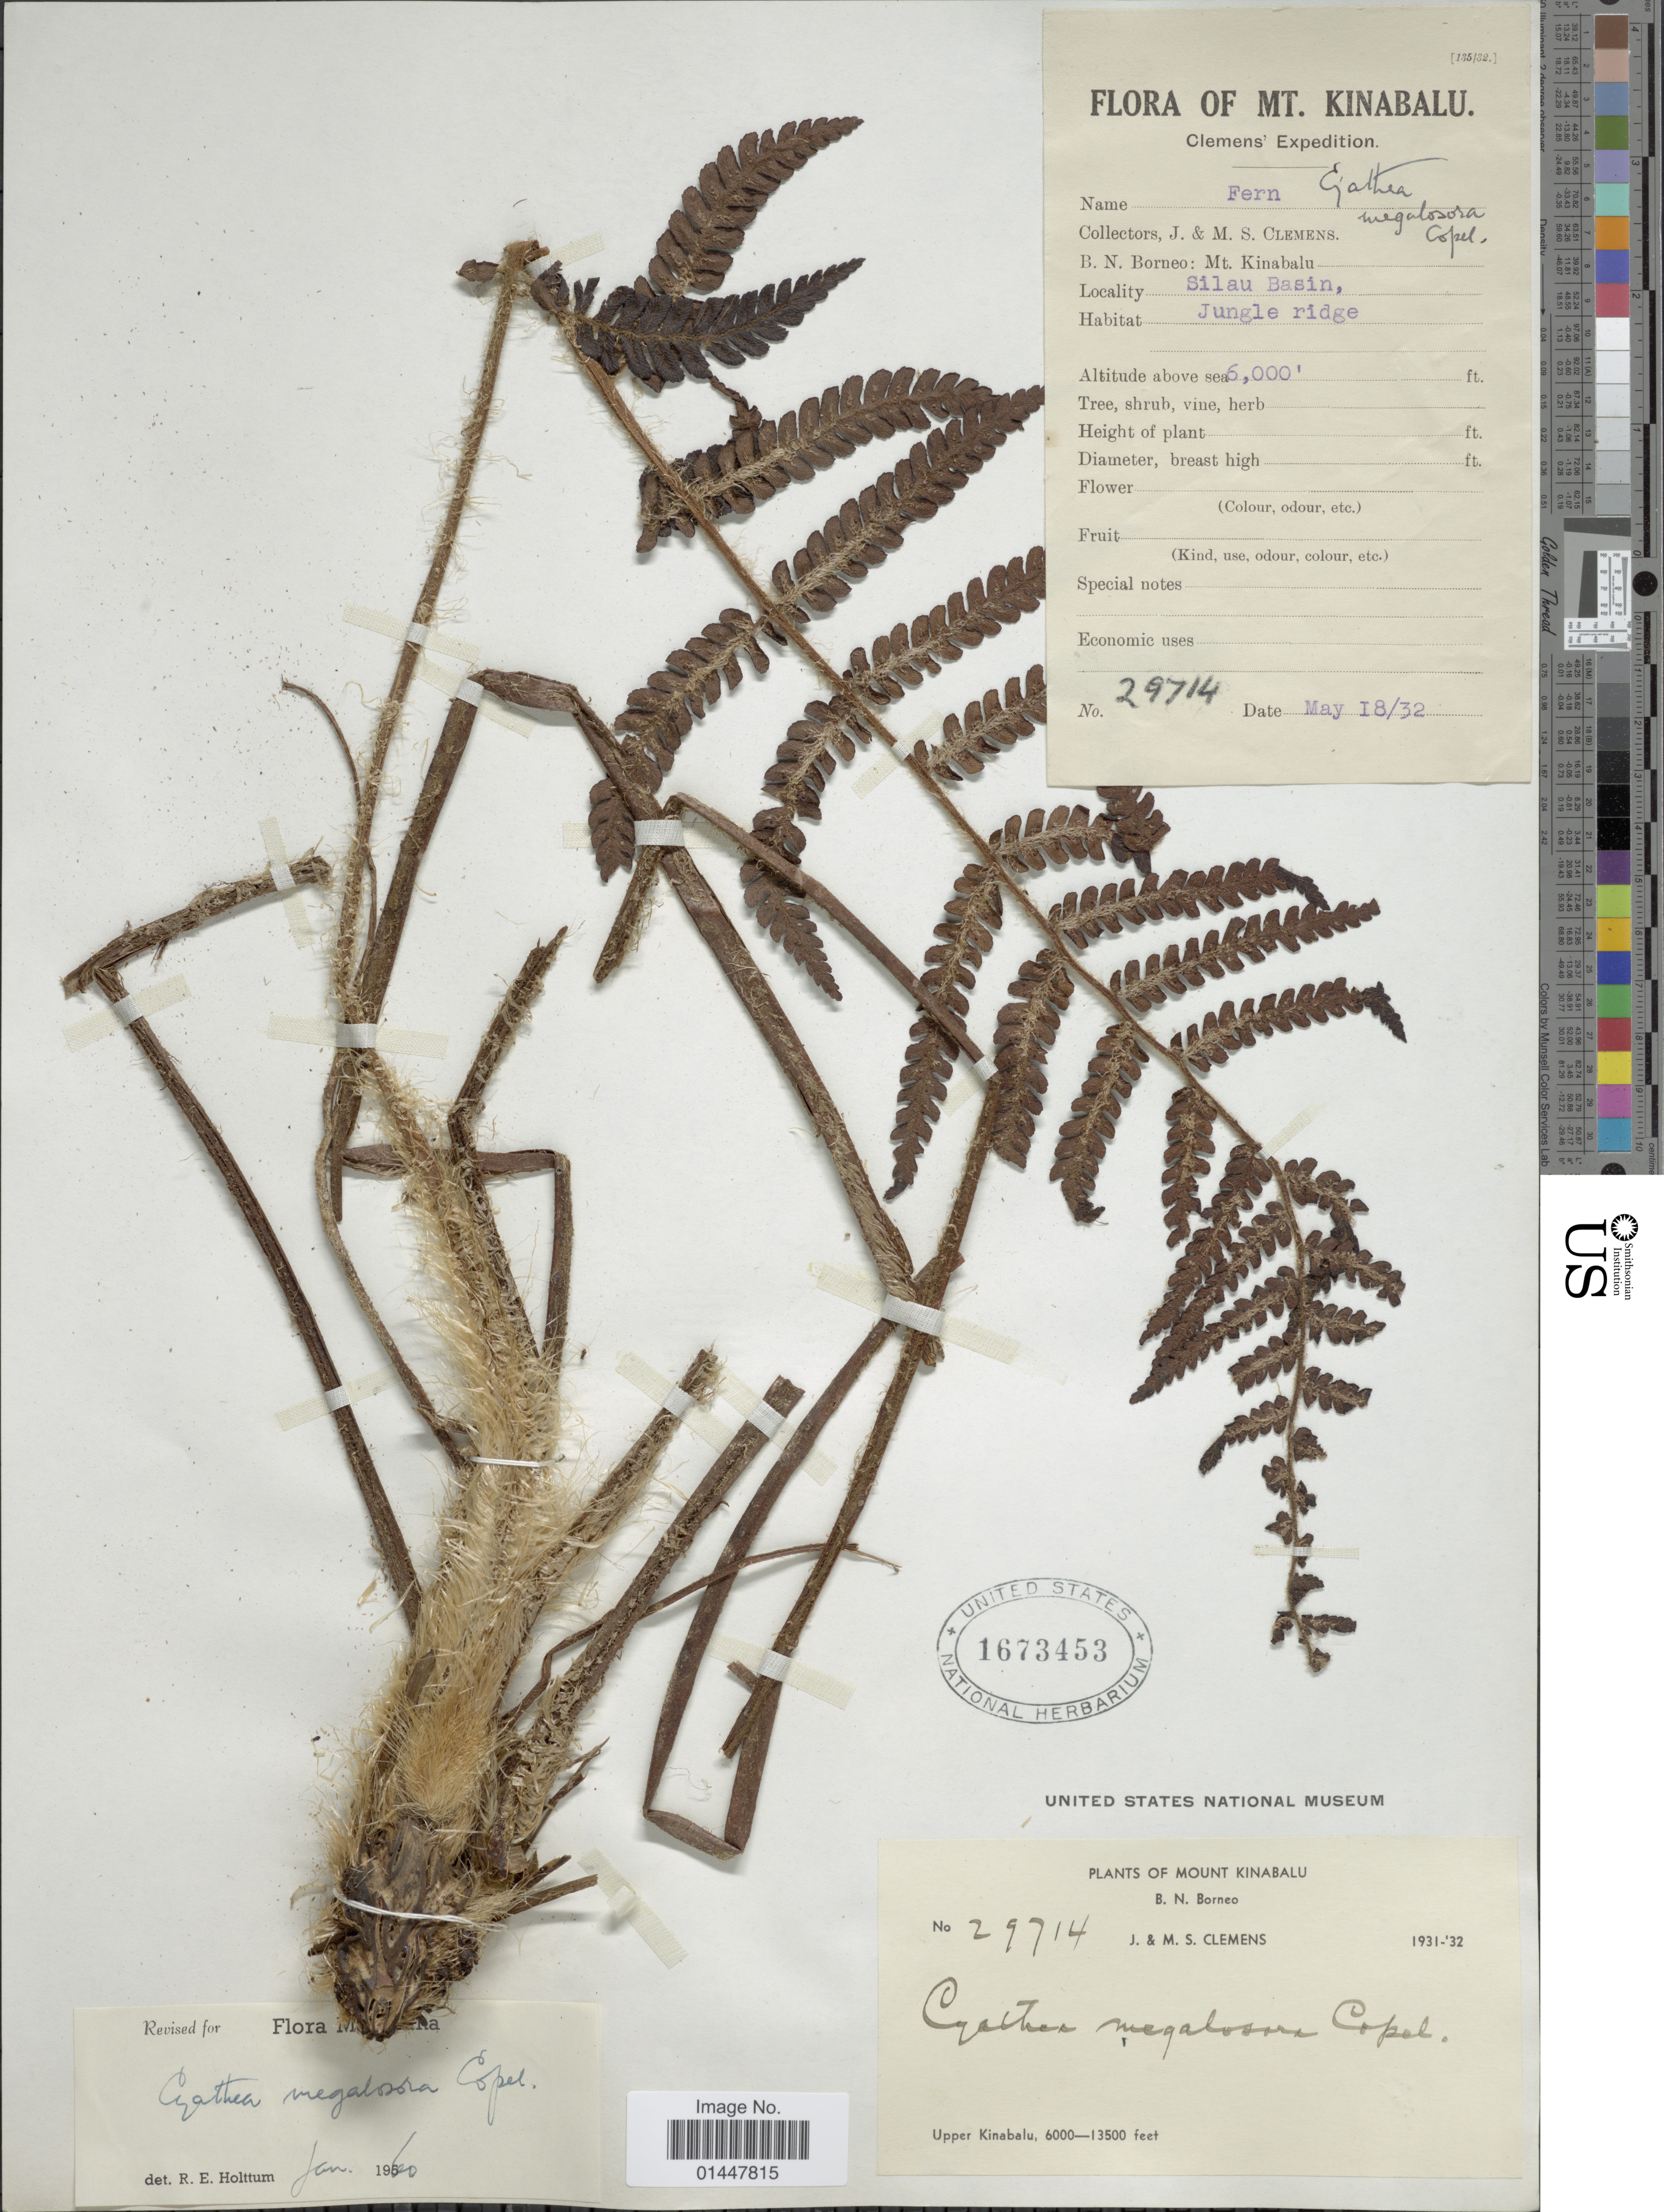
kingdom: Plantae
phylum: Tracheophyta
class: Polypodiopsida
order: Cyatheales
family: Cyatheaceae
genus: Sphaeropteris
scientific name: Sphaeropteris megalosora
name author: (Copel.) R.M. Tryon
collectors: J. Clemens & M. S. Clemens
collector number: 29714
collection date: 1932-05-18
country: Malaysia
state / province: Sabah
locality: Mount KInabalu, B. N. Borneo, Upper Kinabalu, Silau Basin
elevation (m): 1829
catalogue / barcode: US 1673453